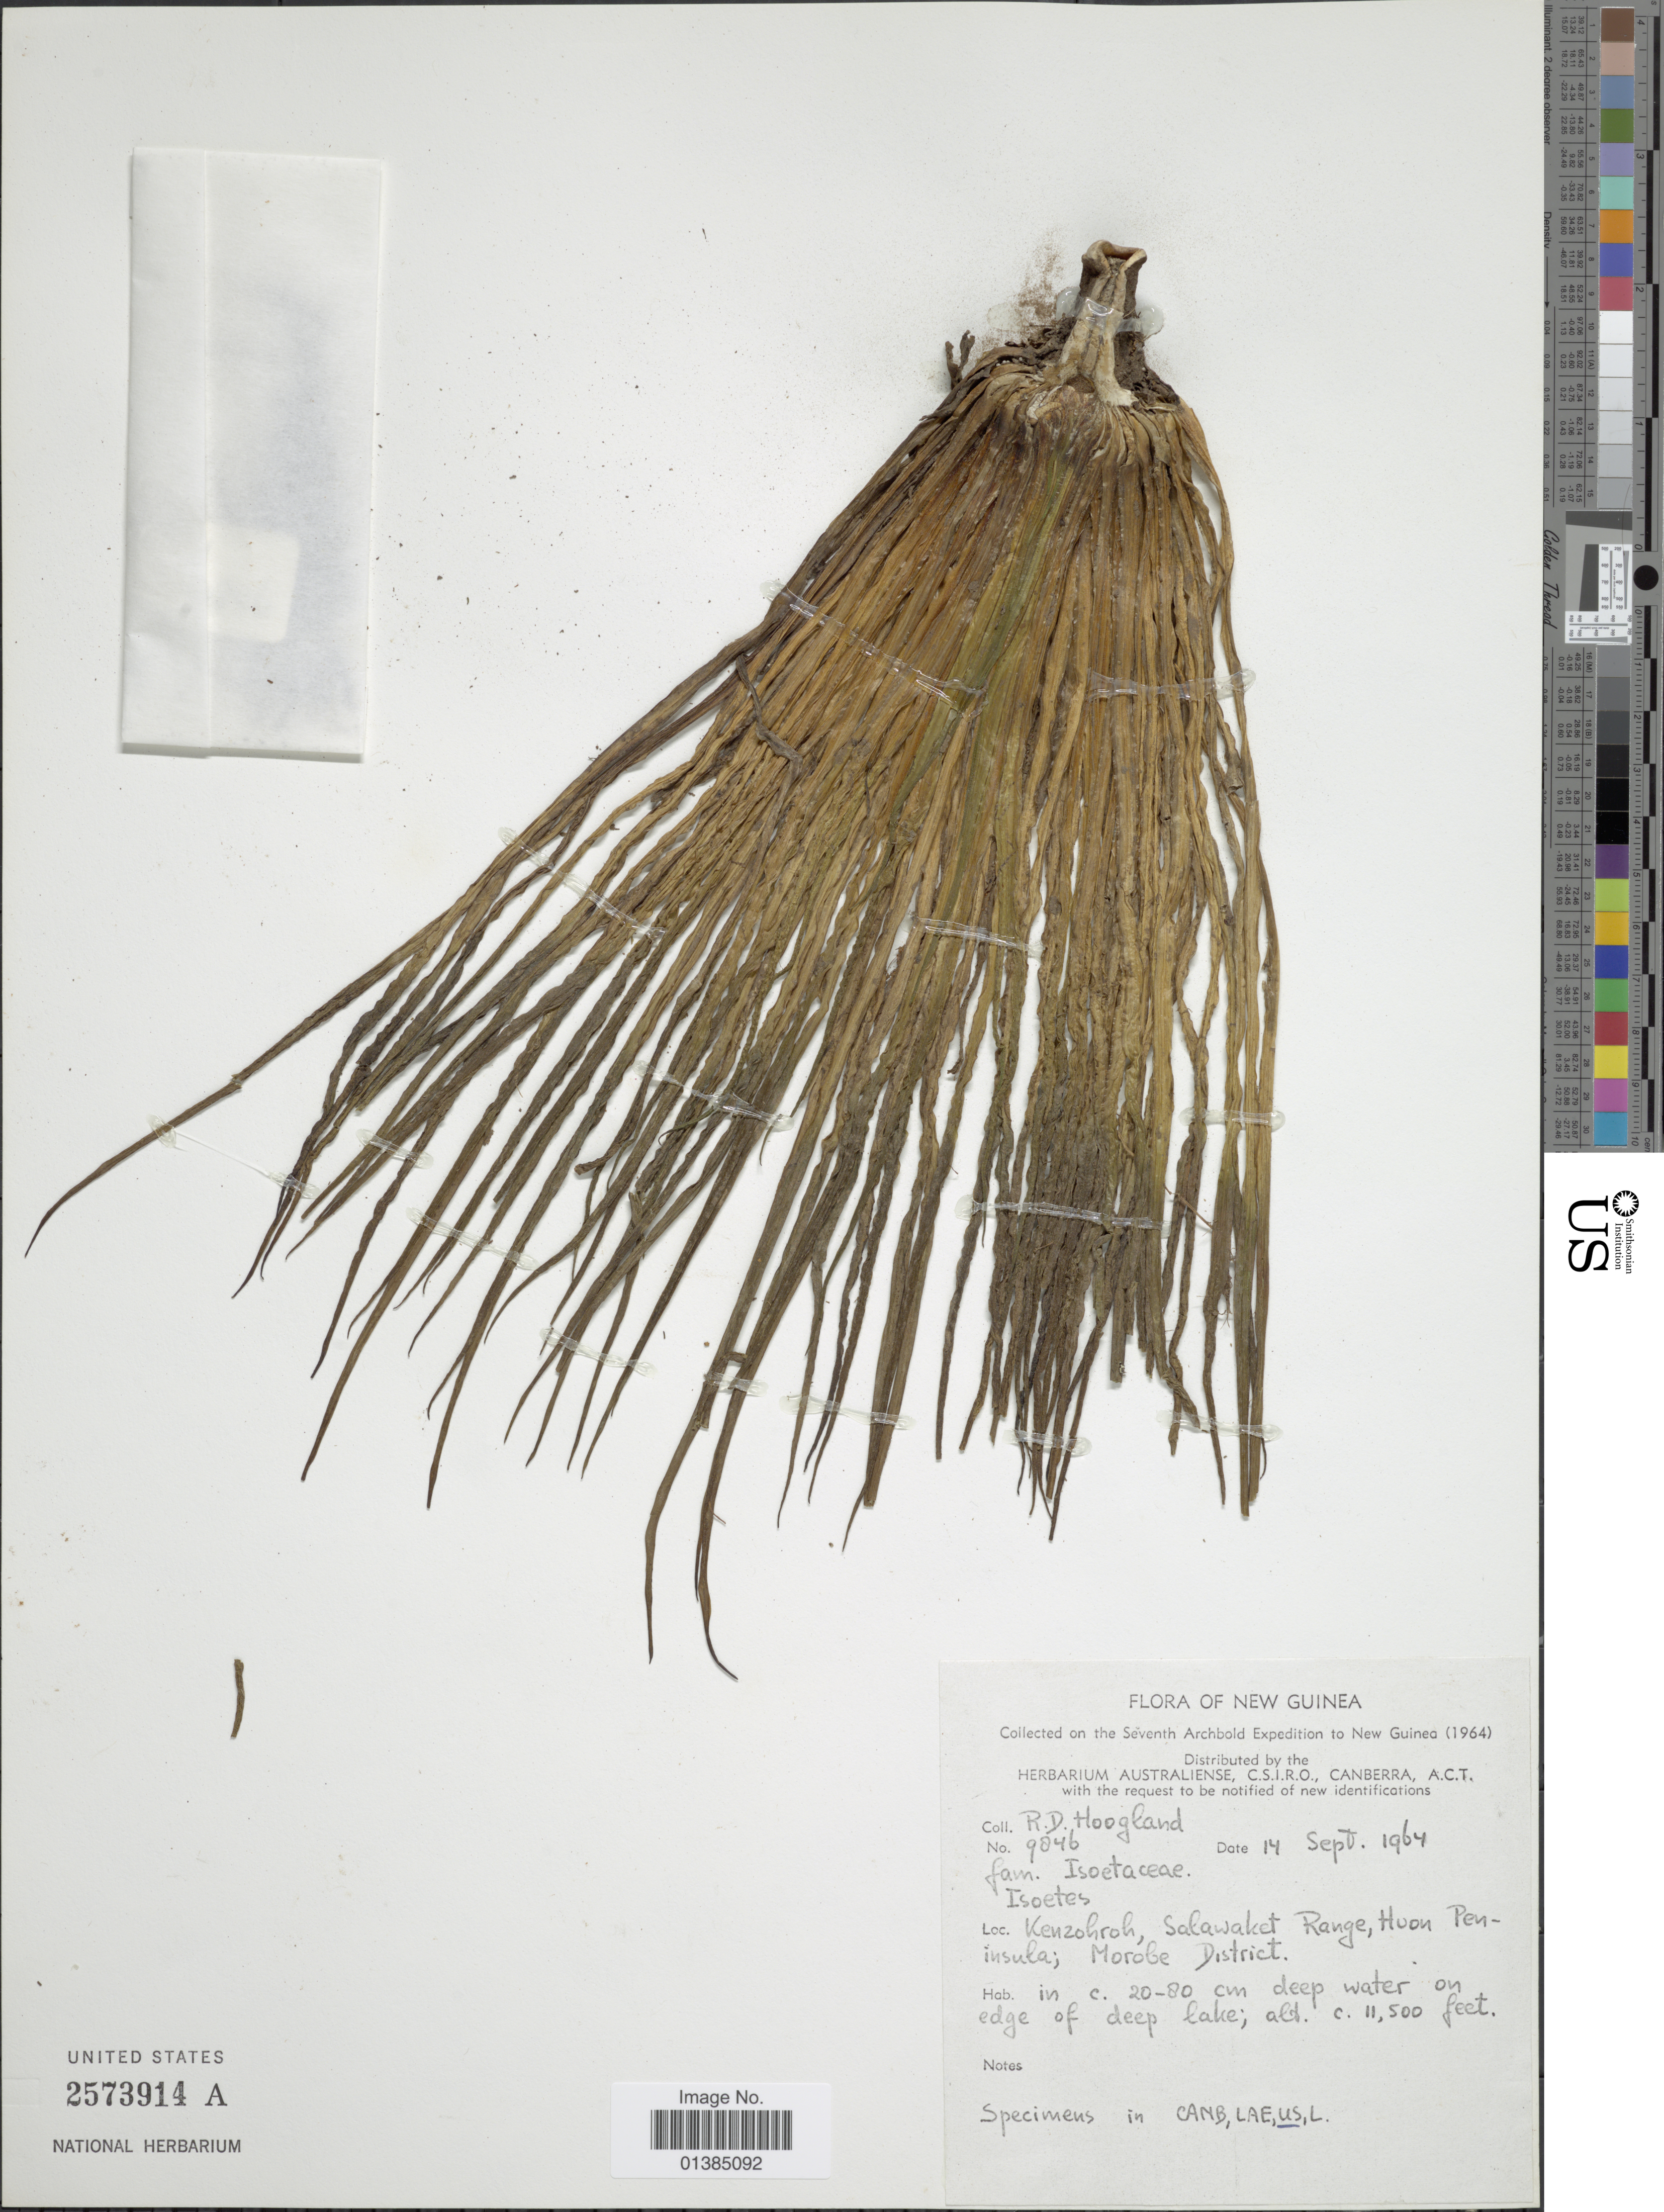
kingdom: Plantae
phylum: Tracheophyta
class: Lycopodiopsida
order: Isoetales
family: Isoetaceae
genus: Isoetes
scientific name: Isoetes sp.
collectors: R. D. Hoogland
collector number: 9846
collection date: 1964-09-14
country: Papua New Guinea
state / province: Morobe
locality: Kenzohroh, Salawaket Range, Huon Peninsula.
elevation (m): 3505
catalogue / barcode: US 2573914A